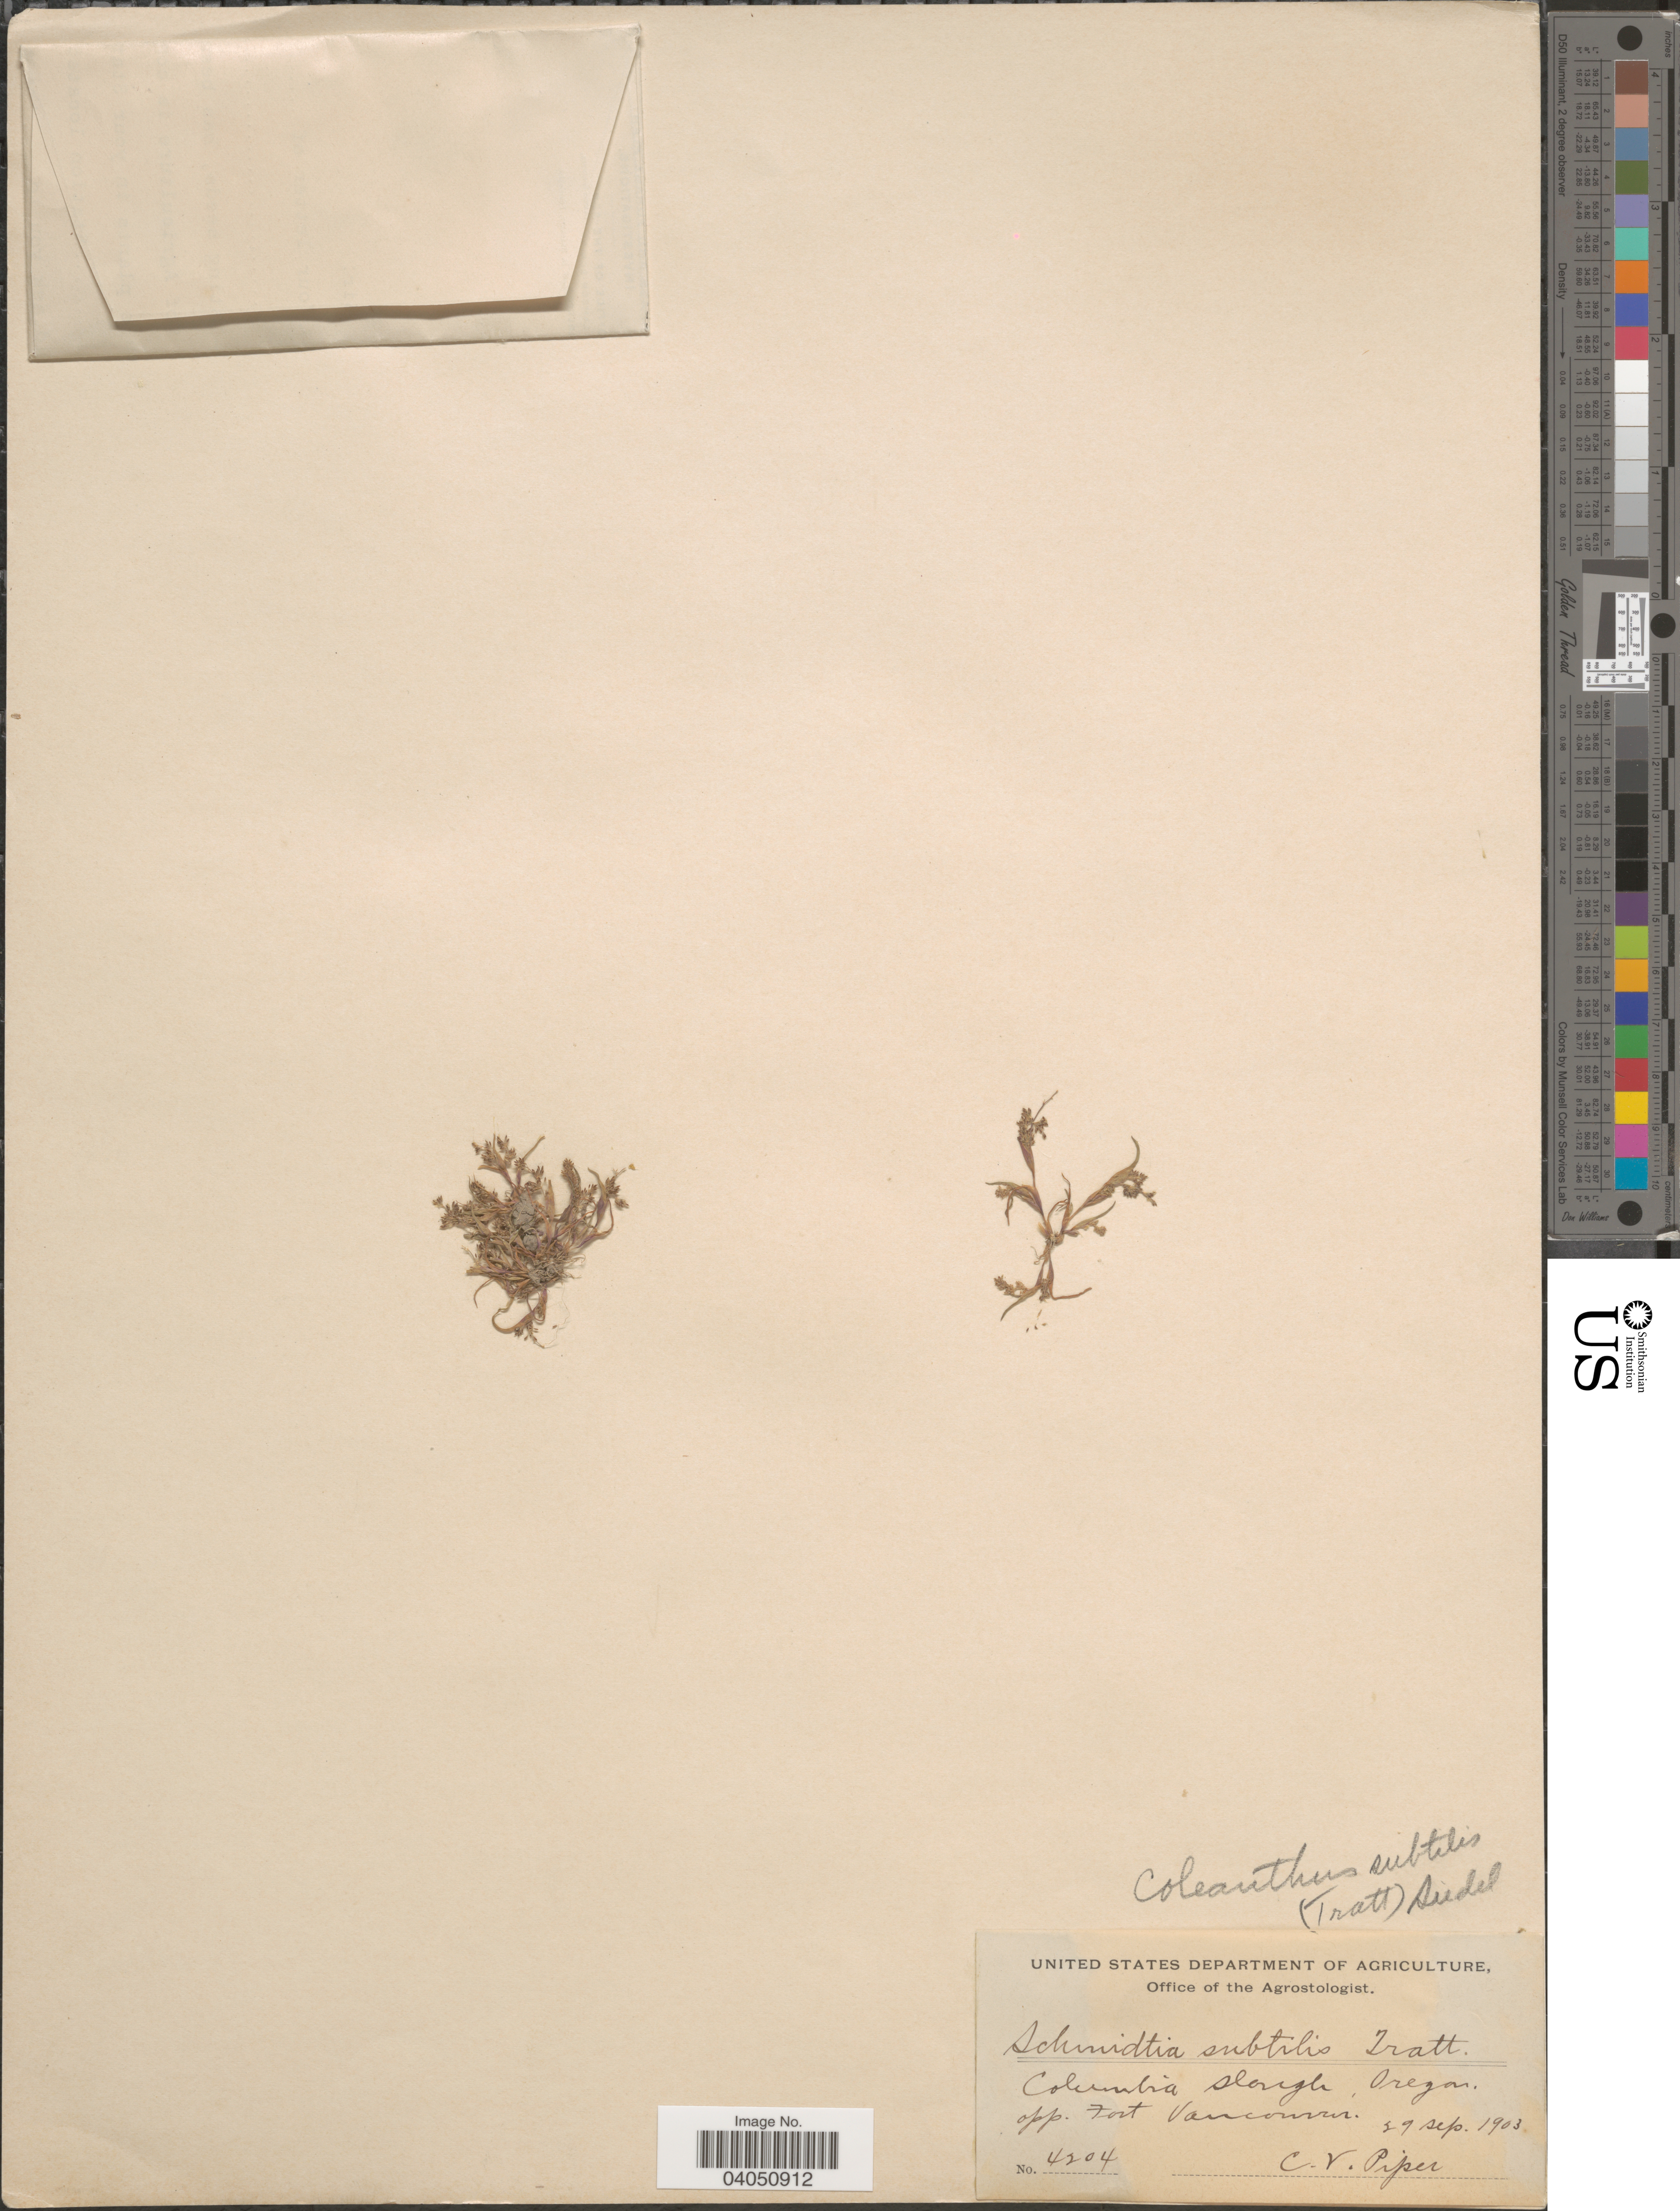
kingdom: Plantae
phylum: Tracheophyta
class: Liliopsida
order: Poales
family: Poaceae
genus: Coleanthus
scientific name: Coleanthus subtilis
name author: (Tratt.) Seidl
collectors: C. V. Piper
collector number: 4204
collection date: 1903-09-29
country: United States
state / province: Oregon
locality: Columbia slough, opp. Fort Vancouver.